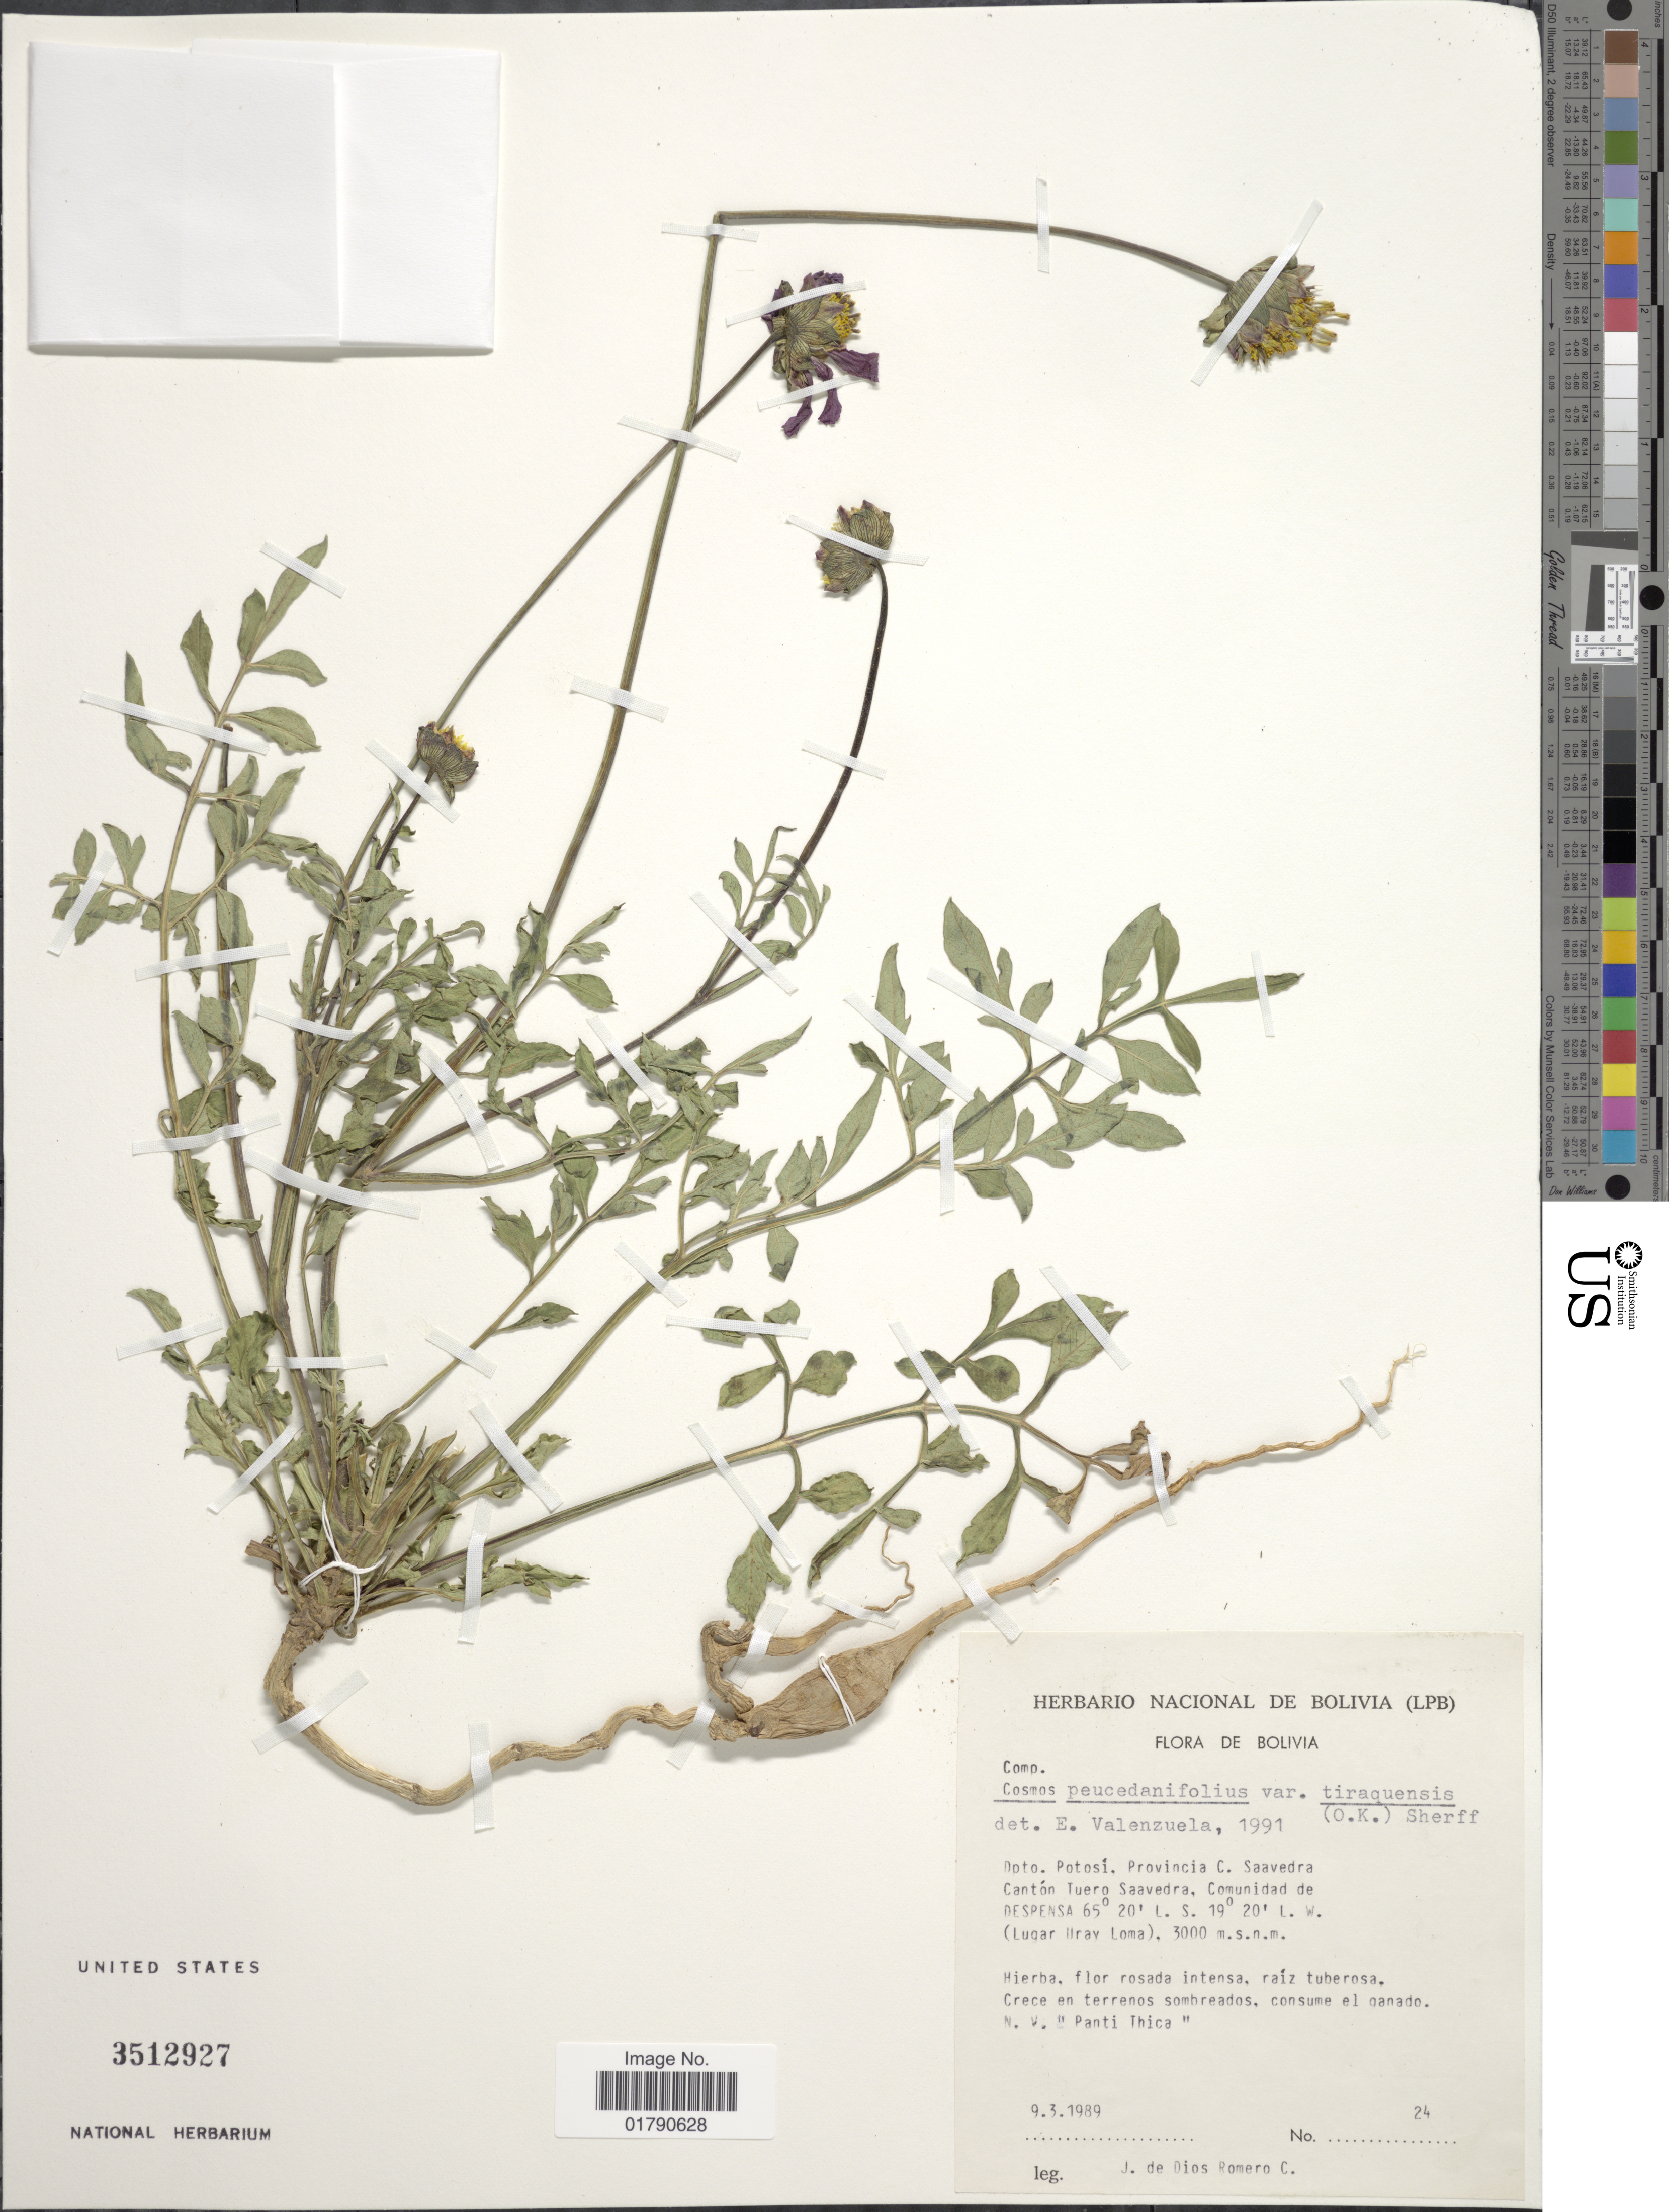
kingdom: Plantae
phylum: Tracheophyta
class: Magnoliopsida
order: Asterales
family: Asteraceae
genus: Cosmos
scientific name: Cosmos peucedanifolius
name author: Wedd.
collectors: J. de Dios Romero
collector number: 24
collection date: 1989-03-09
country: Bolivia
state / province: Potosi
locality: Provincia C. Saavedra Canton Tuero Saavedra, Comunidad de Despensa (Lugar Uray Loma)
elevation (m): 3000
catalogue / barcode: US 3512927